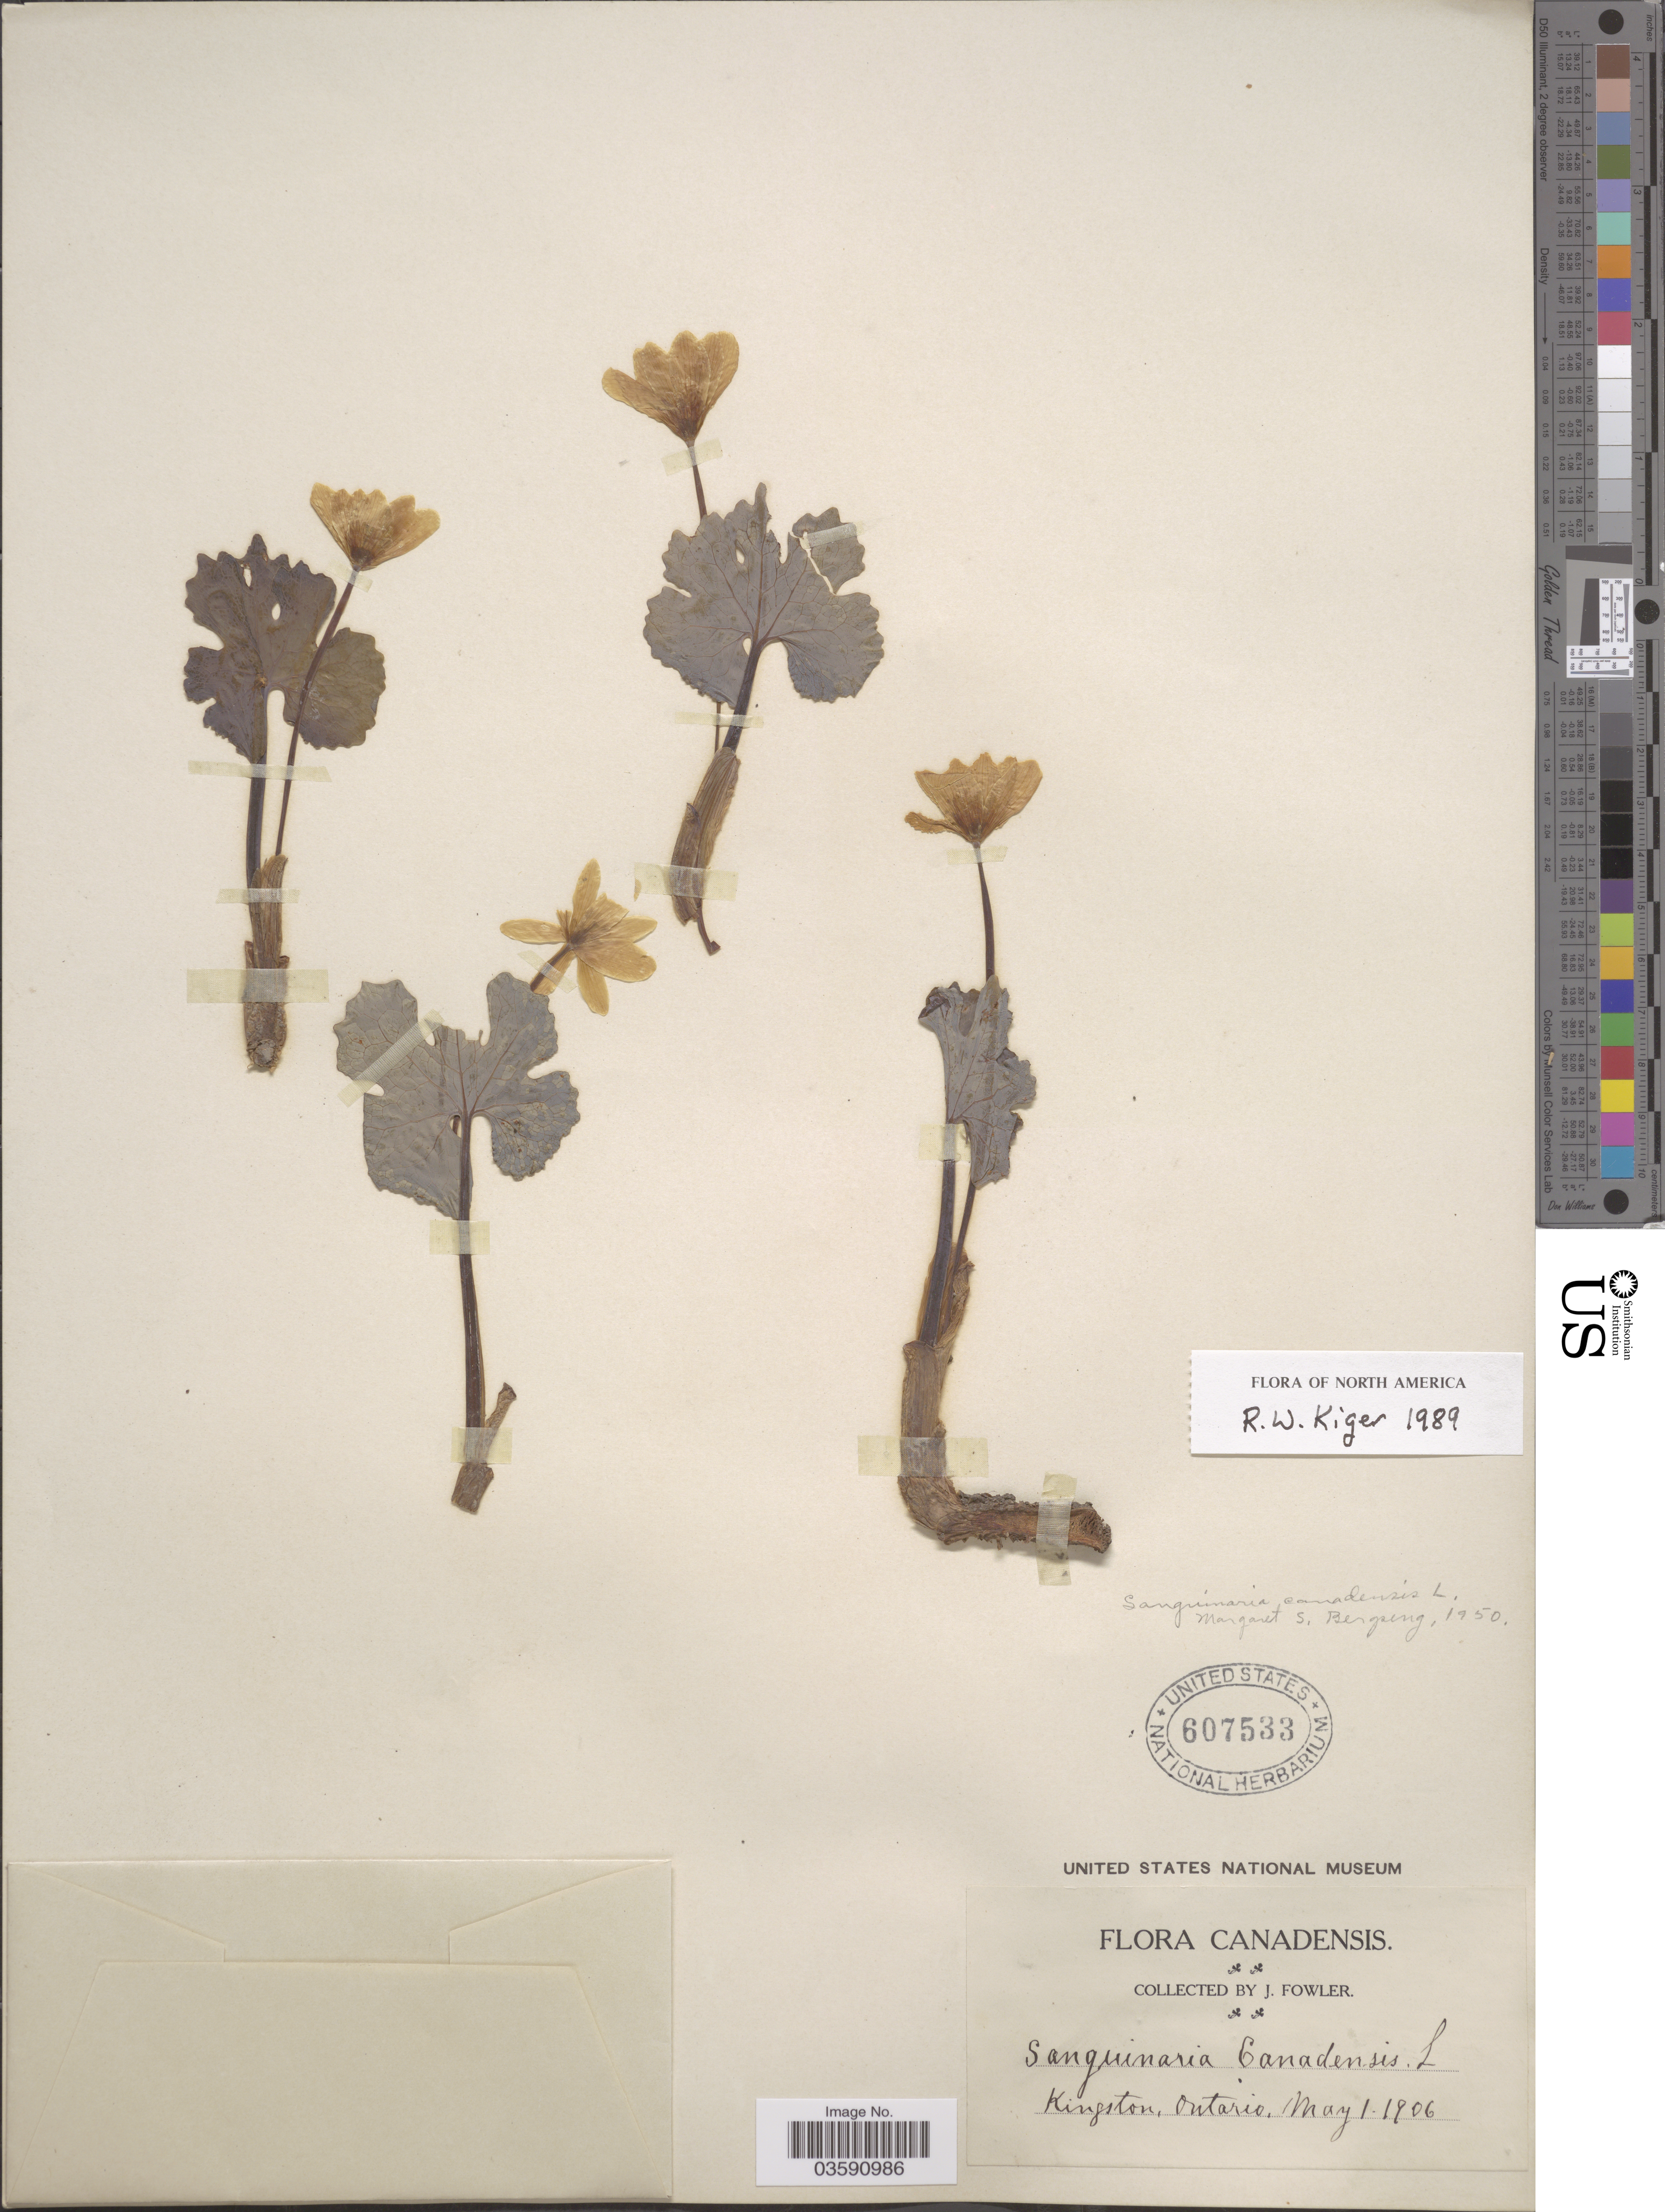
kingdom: Plantae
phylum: Tracheophyta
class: Magnoliopsida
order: Ranunculales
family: Papaveraceae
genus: Sanguinaria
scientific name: Sanguinaria canadensis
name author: L.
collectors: J. Fowler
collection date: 1906-05-01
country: Canada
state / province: Ontario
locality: Kingston.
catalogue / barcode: US 607533